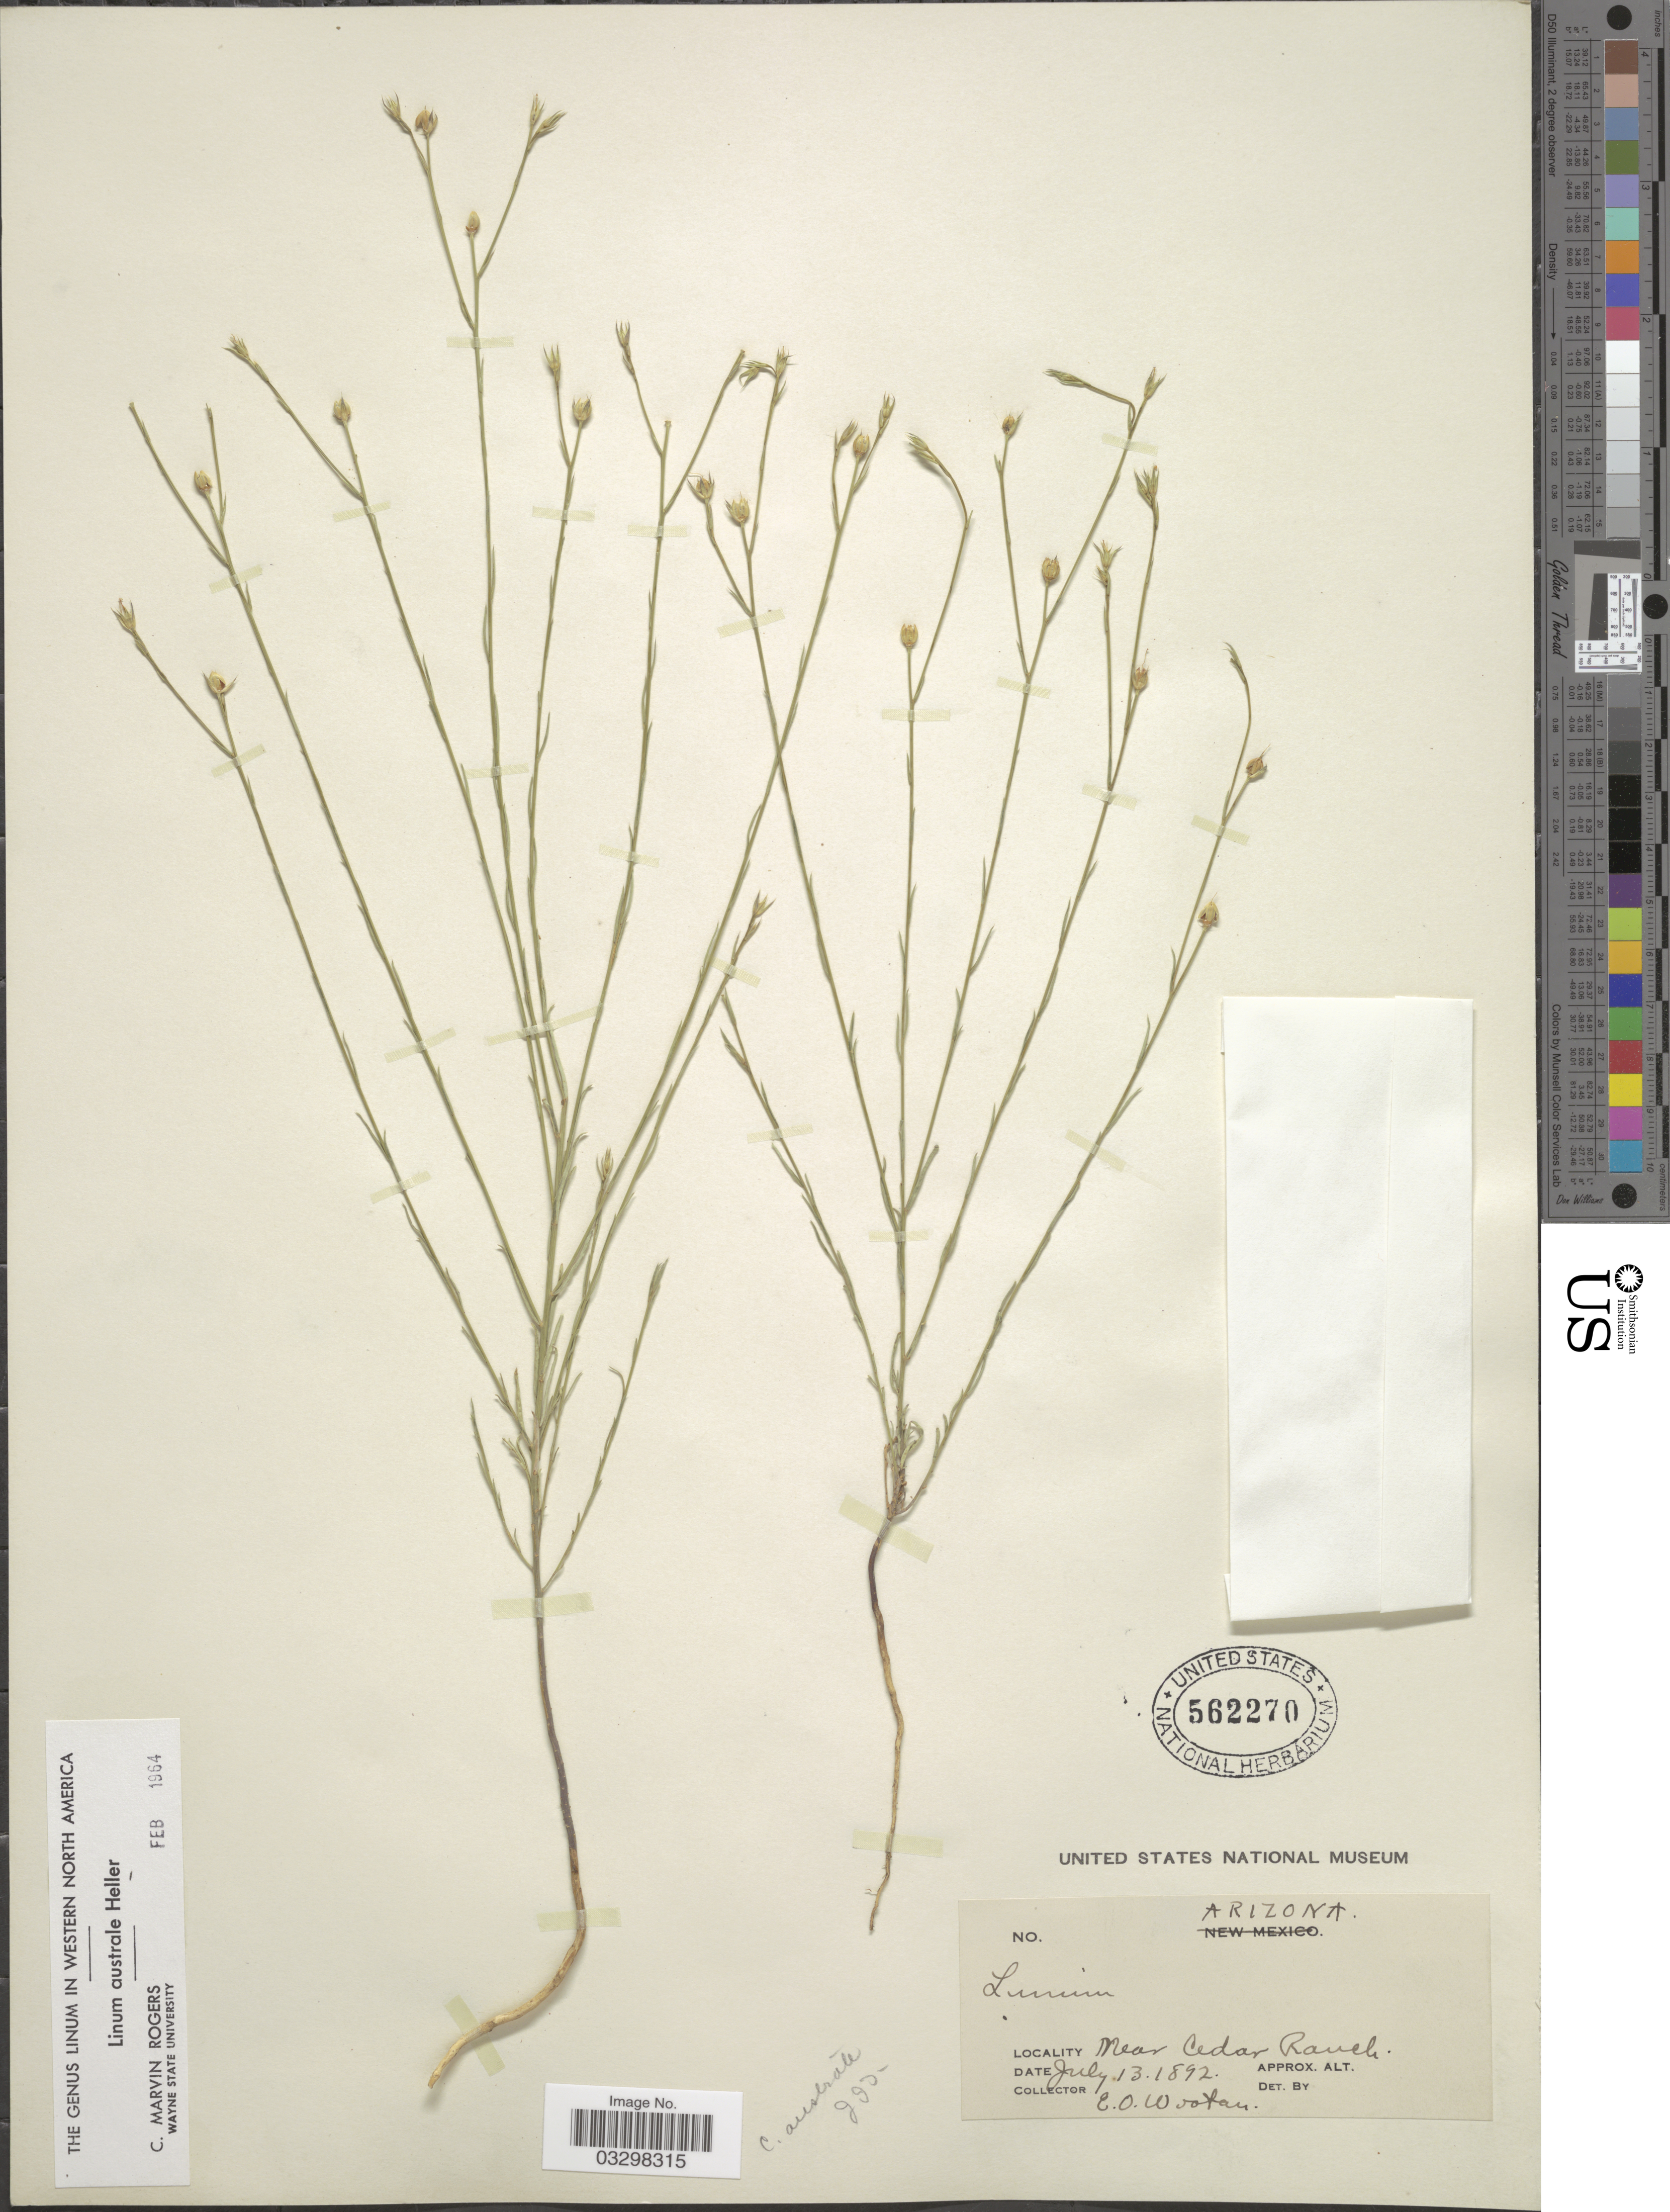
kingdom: Plantae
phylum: Tracheophyta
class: Magnoliopsida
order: Malpighiales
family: Linaceae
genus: Linum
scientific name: Linum australe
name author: A. Heller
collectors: E. O. Wooton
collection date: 1892-07-13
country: United States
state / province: Arizona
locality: Near Cedar Ranch.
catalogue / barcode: US 562270